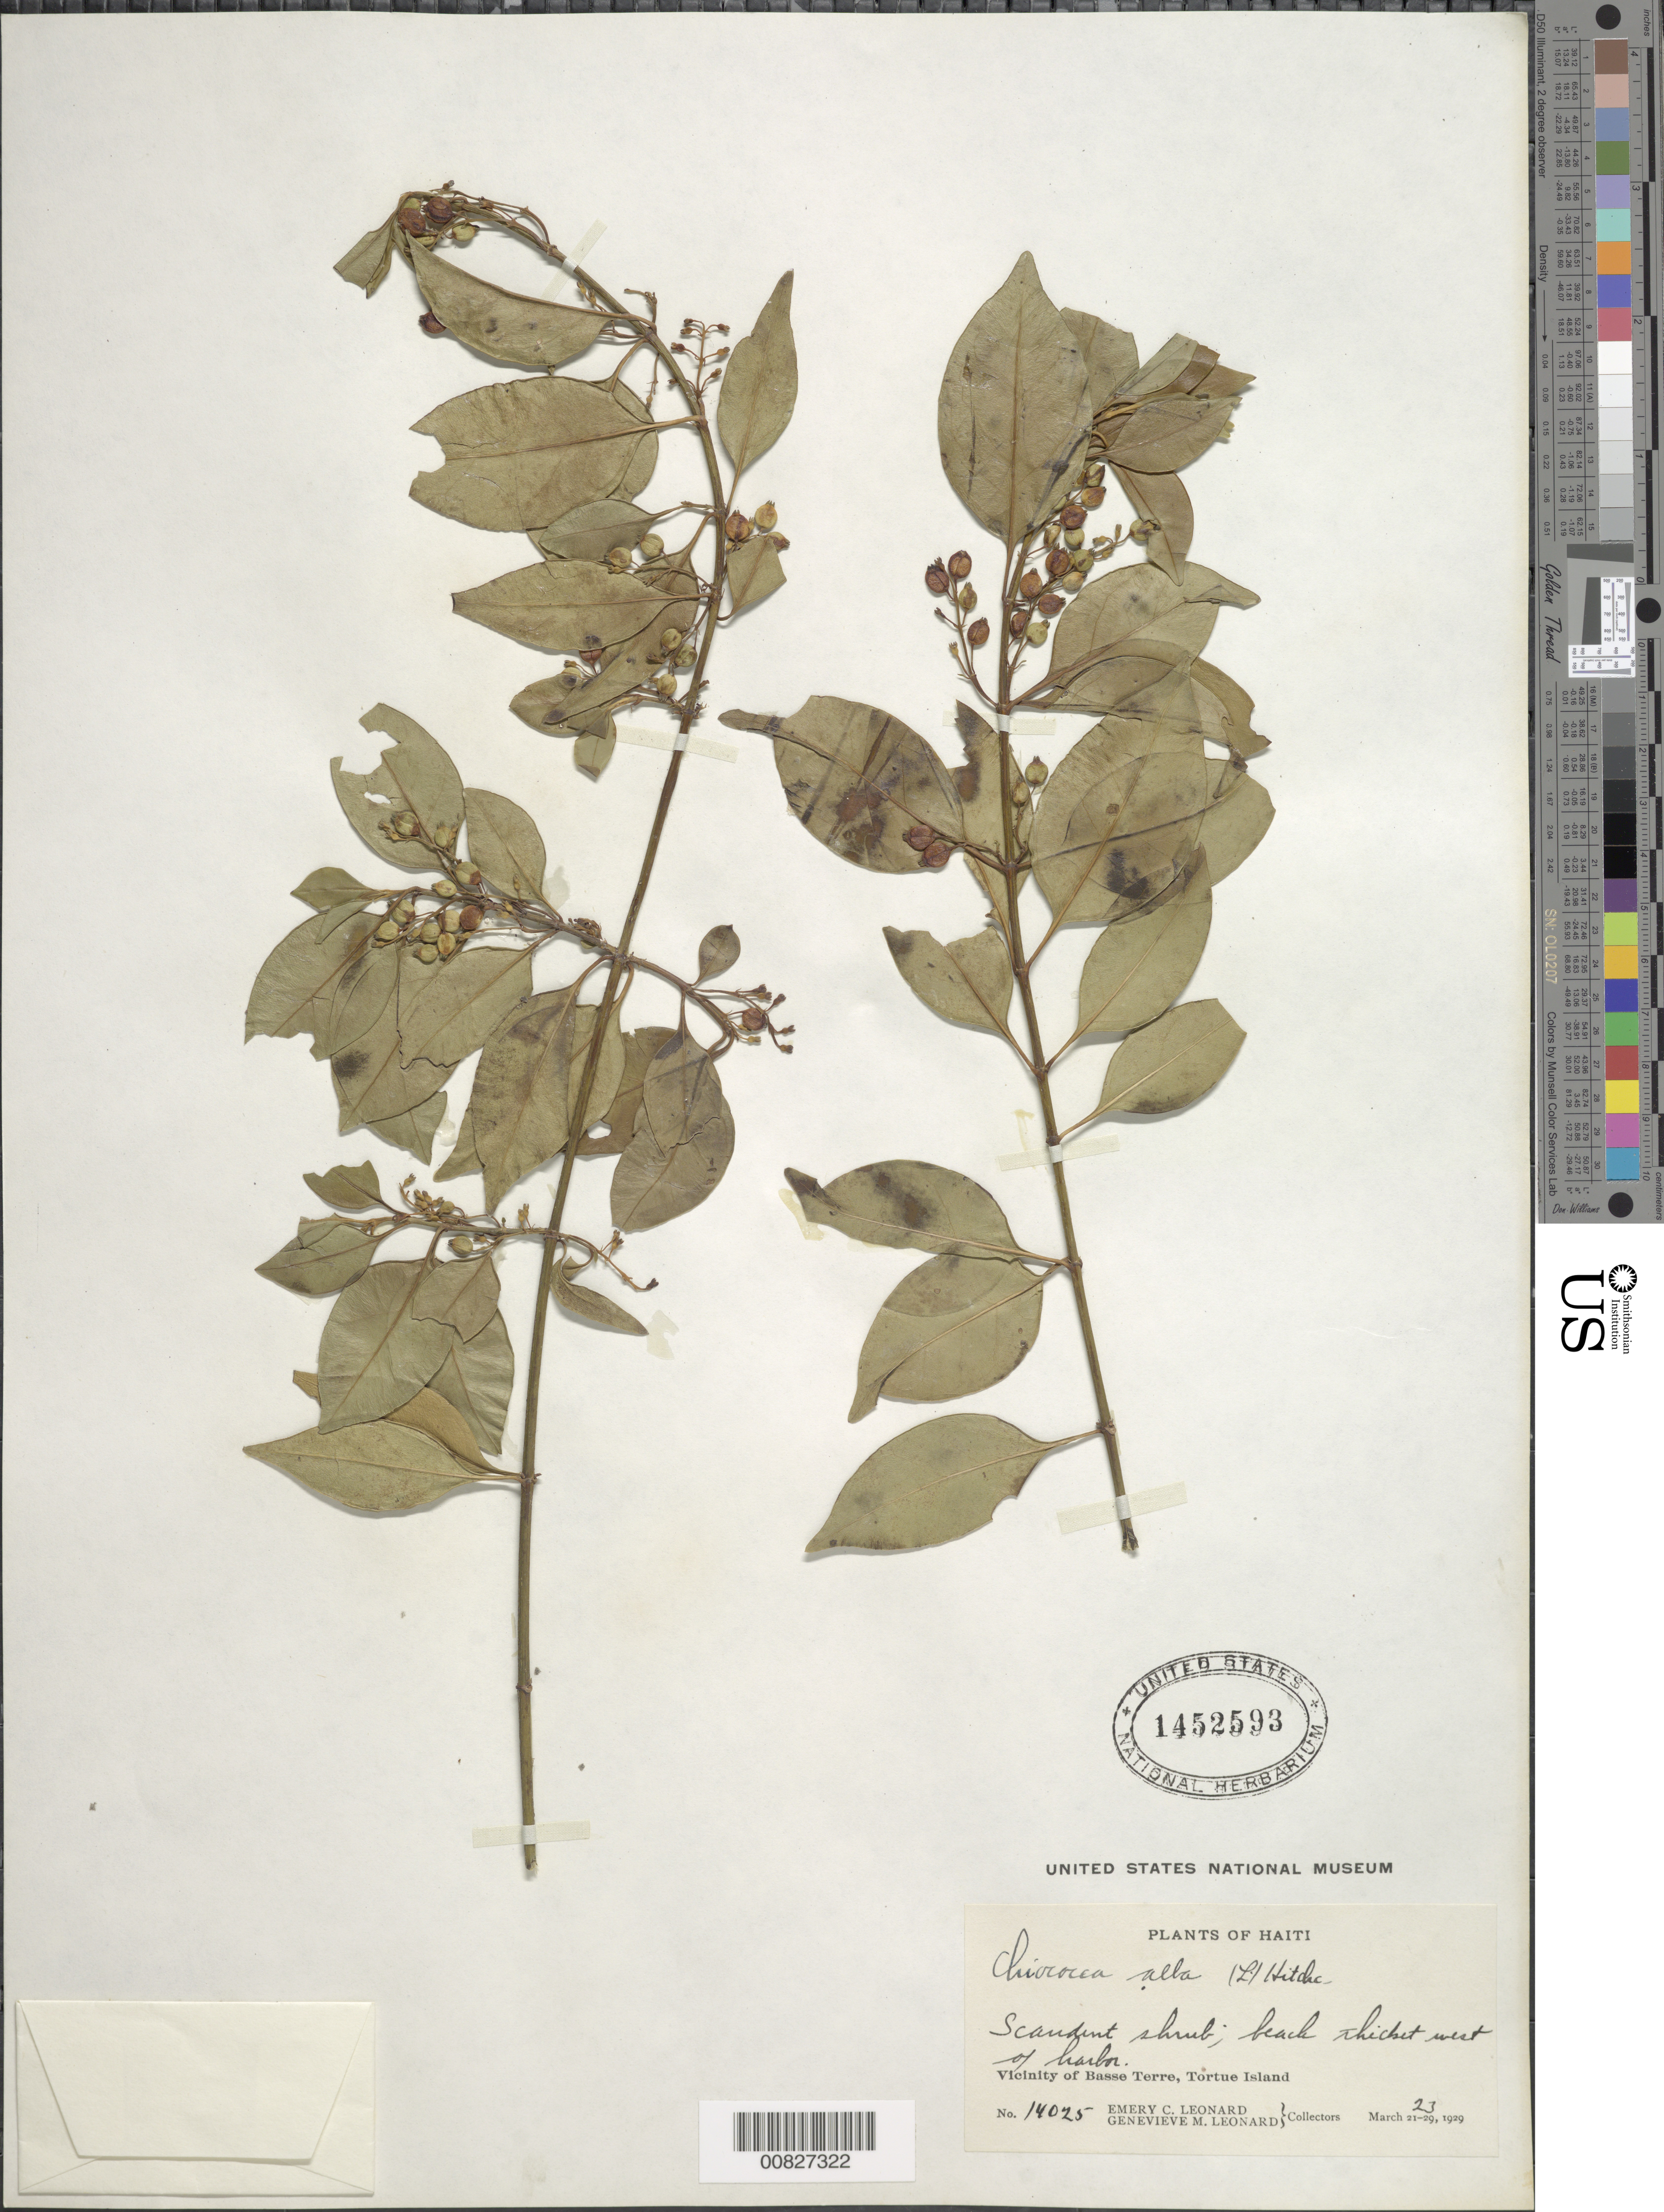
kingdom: Plantae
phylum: Tracheophyta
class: Magnoliopsida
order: Gentianales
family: Rubiaceae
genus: Chiococca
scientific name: Chiococca alba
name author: (L.) Hitchc.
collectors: E. C. Leonard & G. M. Leonard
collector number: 14025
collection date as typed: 23 Mar 1929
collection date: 1929-03-23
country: Haiti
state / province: Nord-Ouest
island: Île de la Tortue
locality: Vicinity of Basse Terre, W of harbor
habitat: Beach thicket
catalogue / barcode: US 1452593